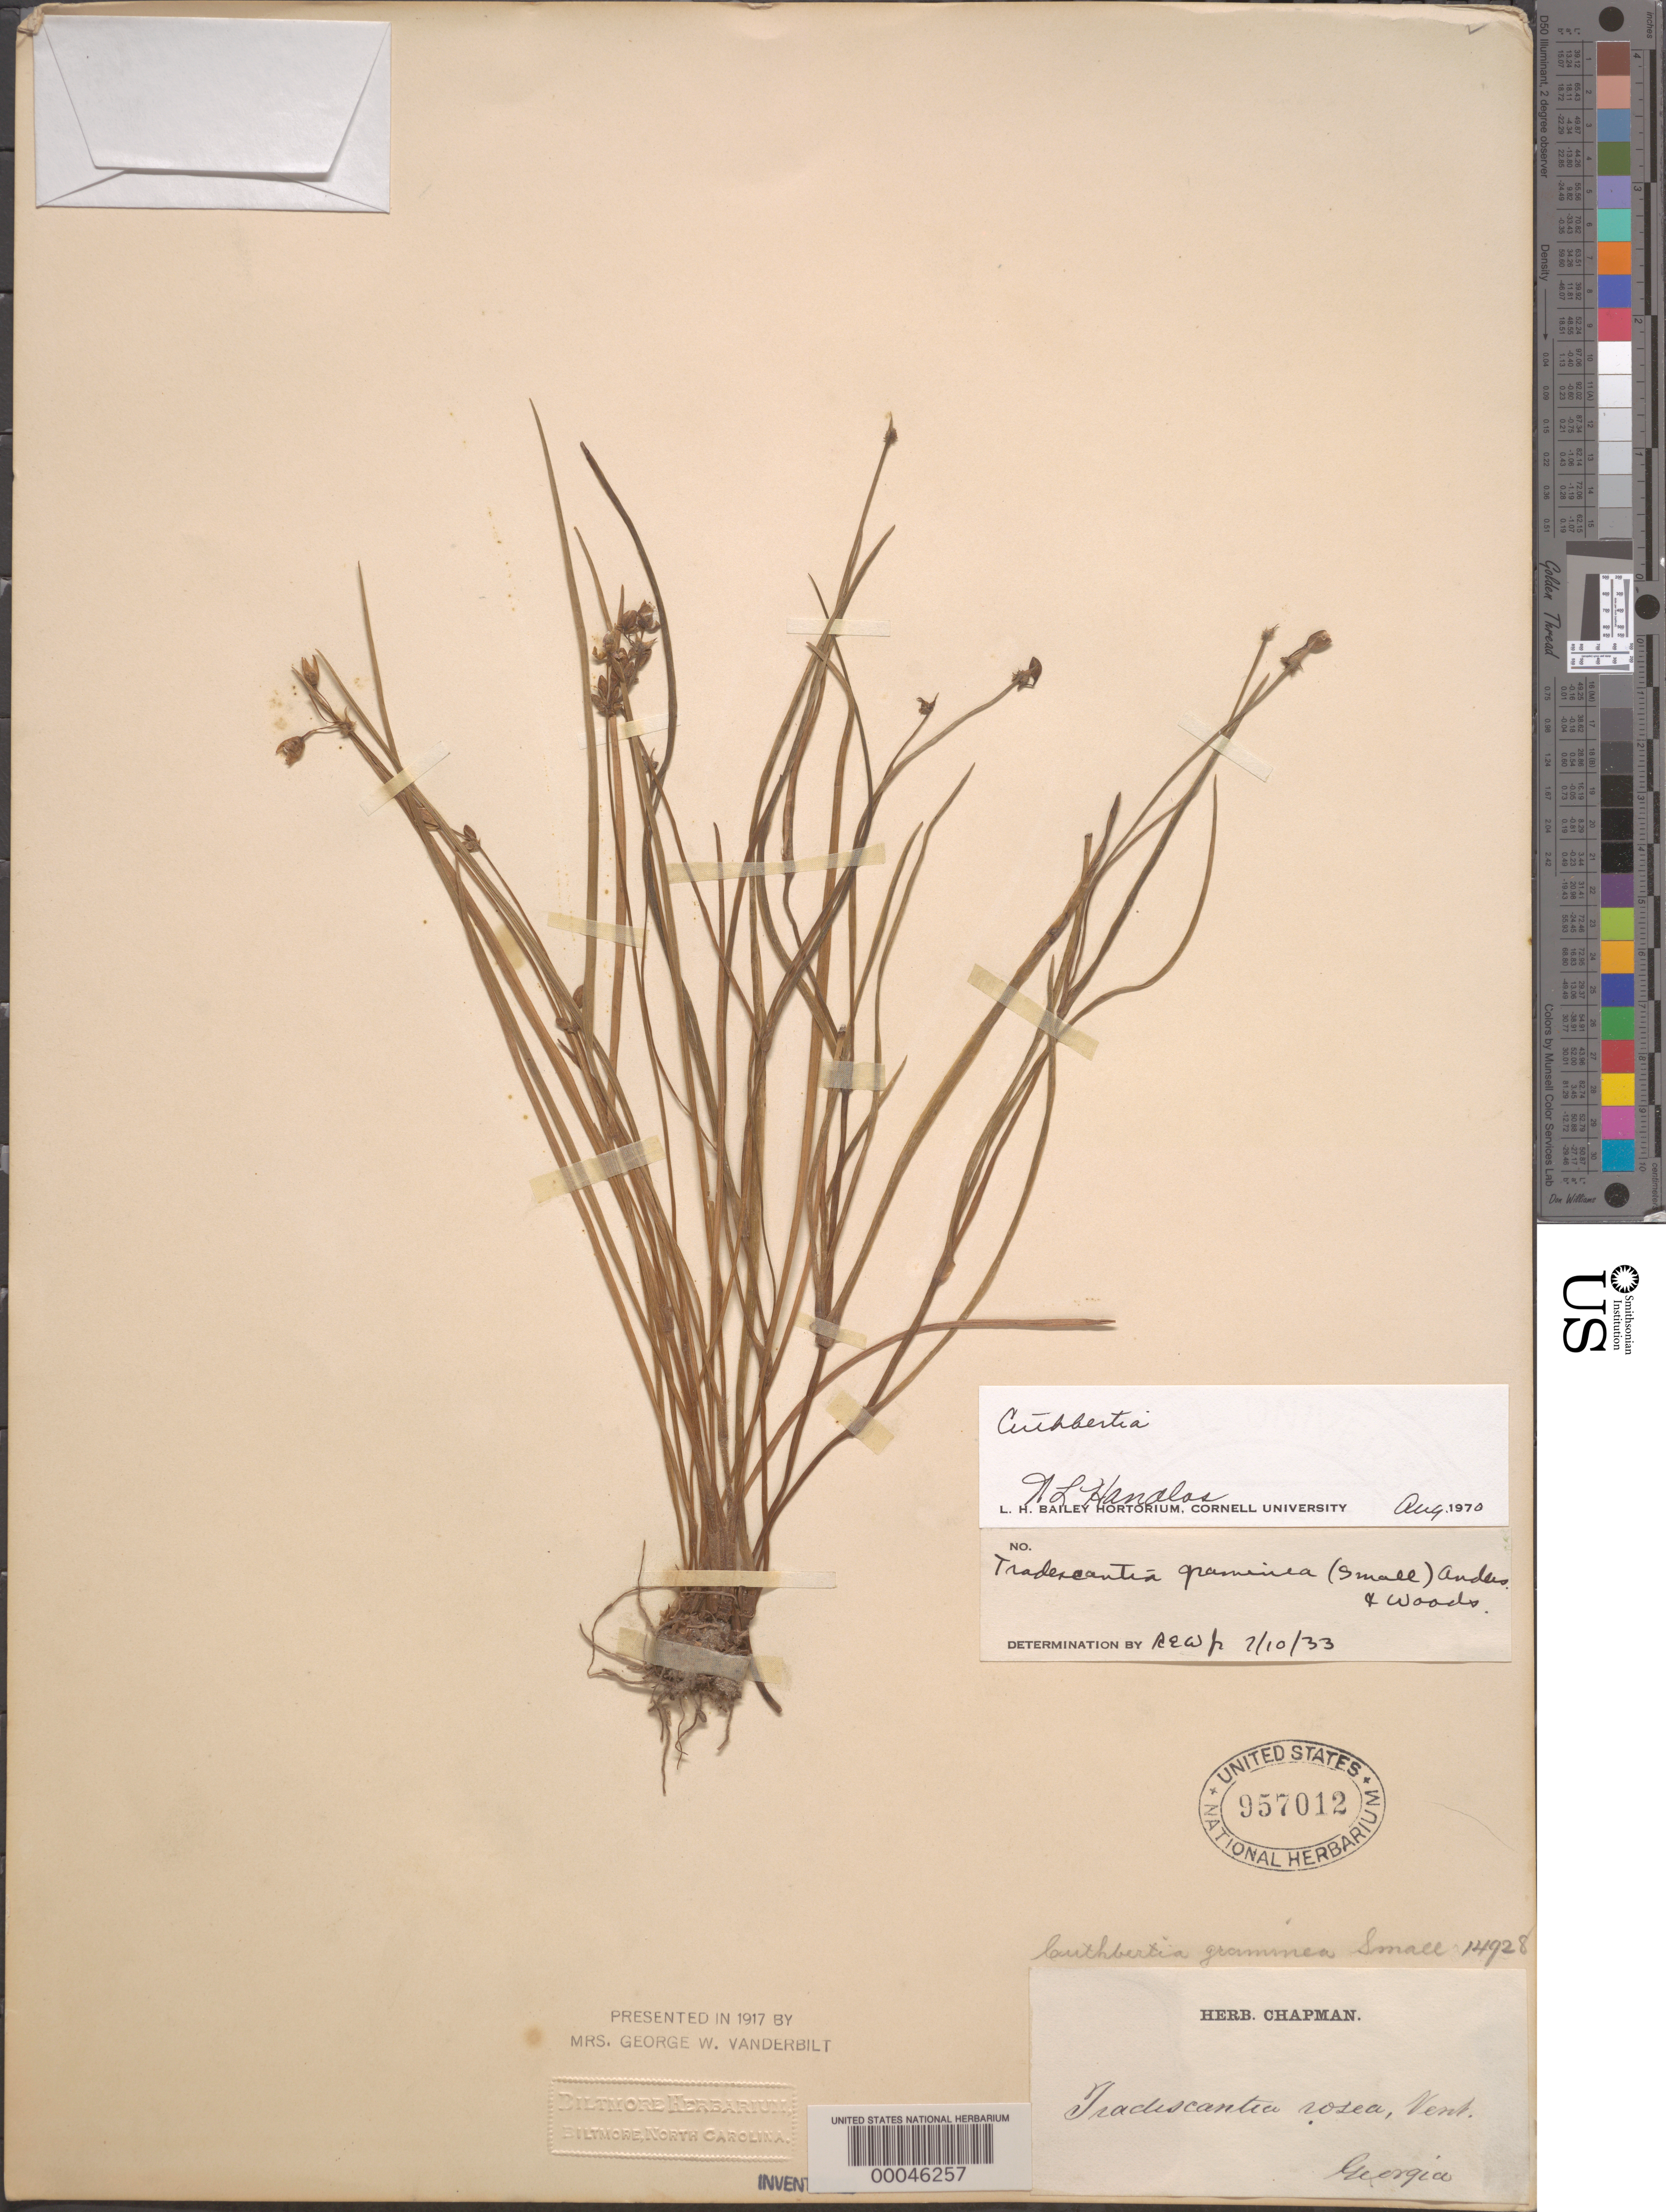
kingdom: Plantae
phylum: Tracheophyta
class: Liliopsida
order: Commelinales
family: Commelinaceae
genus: Cuthbertia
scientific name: Cuthbertia graminea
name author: Small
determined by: Strong, Mark T., (BOT), Smithsonian Institution - National Museum of Natural History (UNITED STATES)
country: United States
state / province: Georgia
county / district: Clay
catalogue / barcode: US 957012